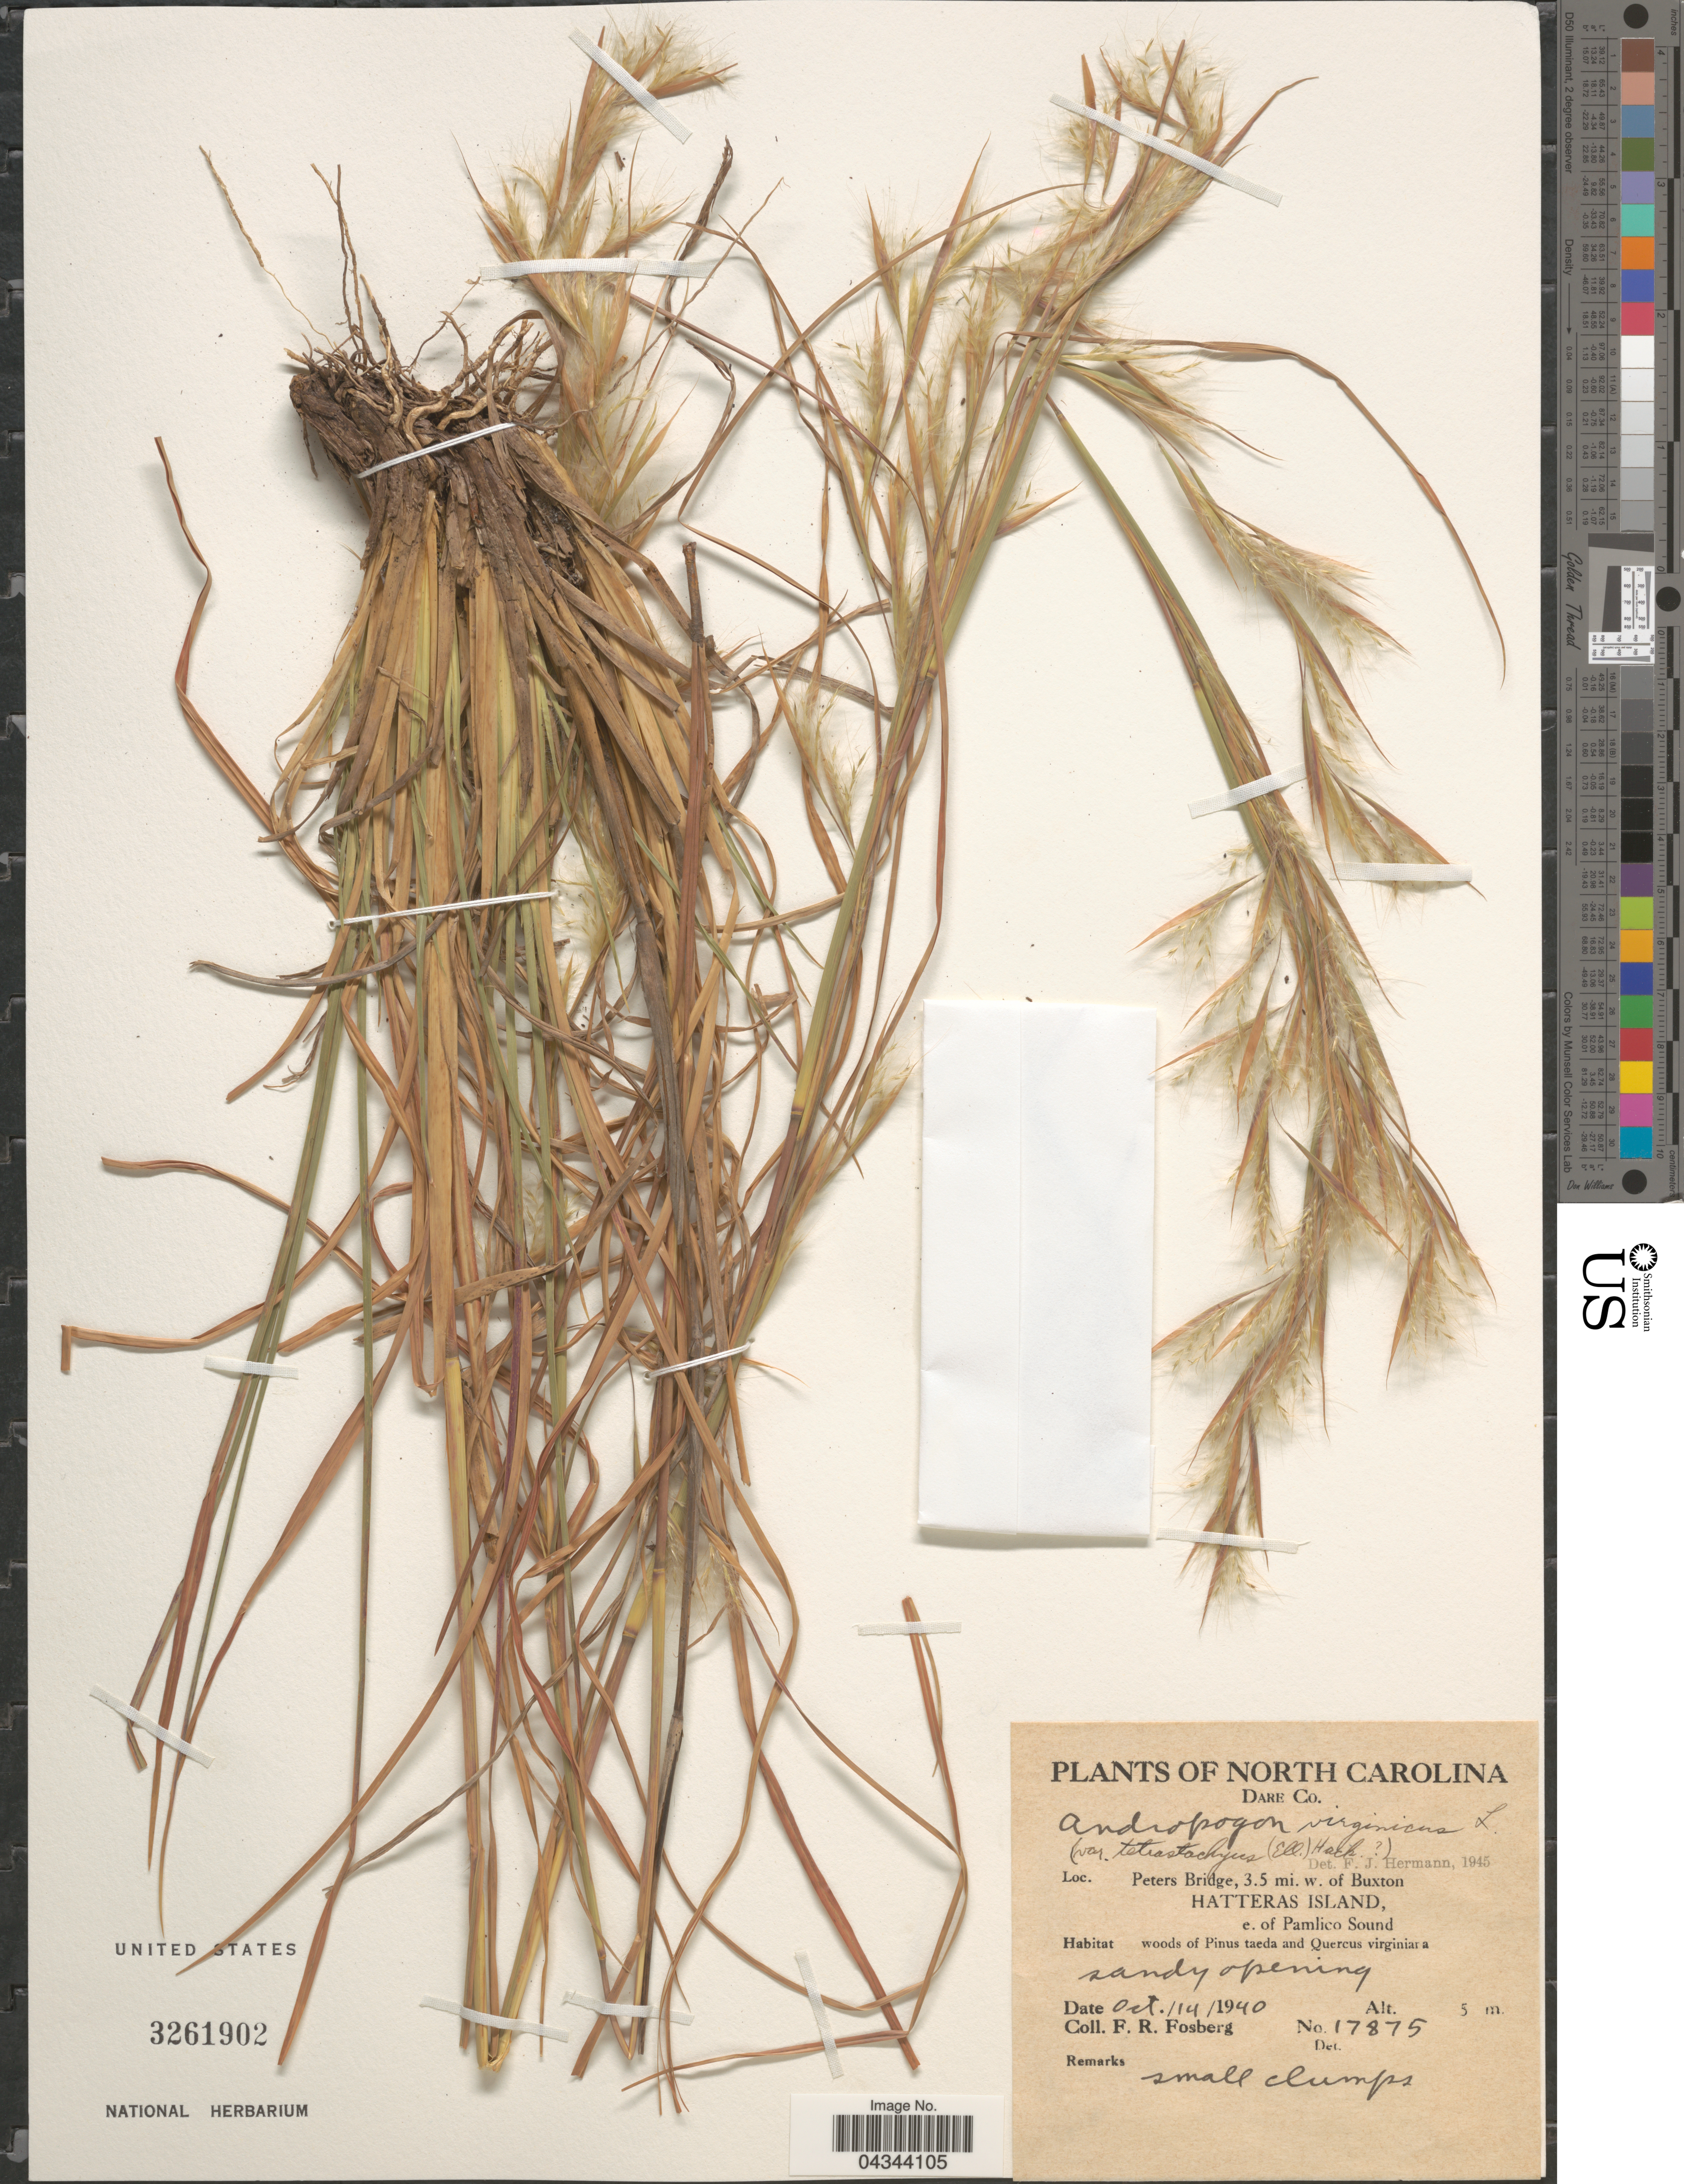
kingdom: Plantae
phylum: Tracheophyta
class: Liliopsida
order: Poales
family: Poaceae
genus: Andropogon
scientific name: Andropogon virginicus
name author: L.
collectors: F. R. Fosberg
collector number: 17875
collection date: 1940-10-14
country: United States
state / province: North Carolina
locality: Dare Co. Peters Bridge, 3.5 mi. w. of Buxton. Hatteras Island, e. of Pamlico Sound.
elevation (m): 5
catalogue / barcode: US 3261902